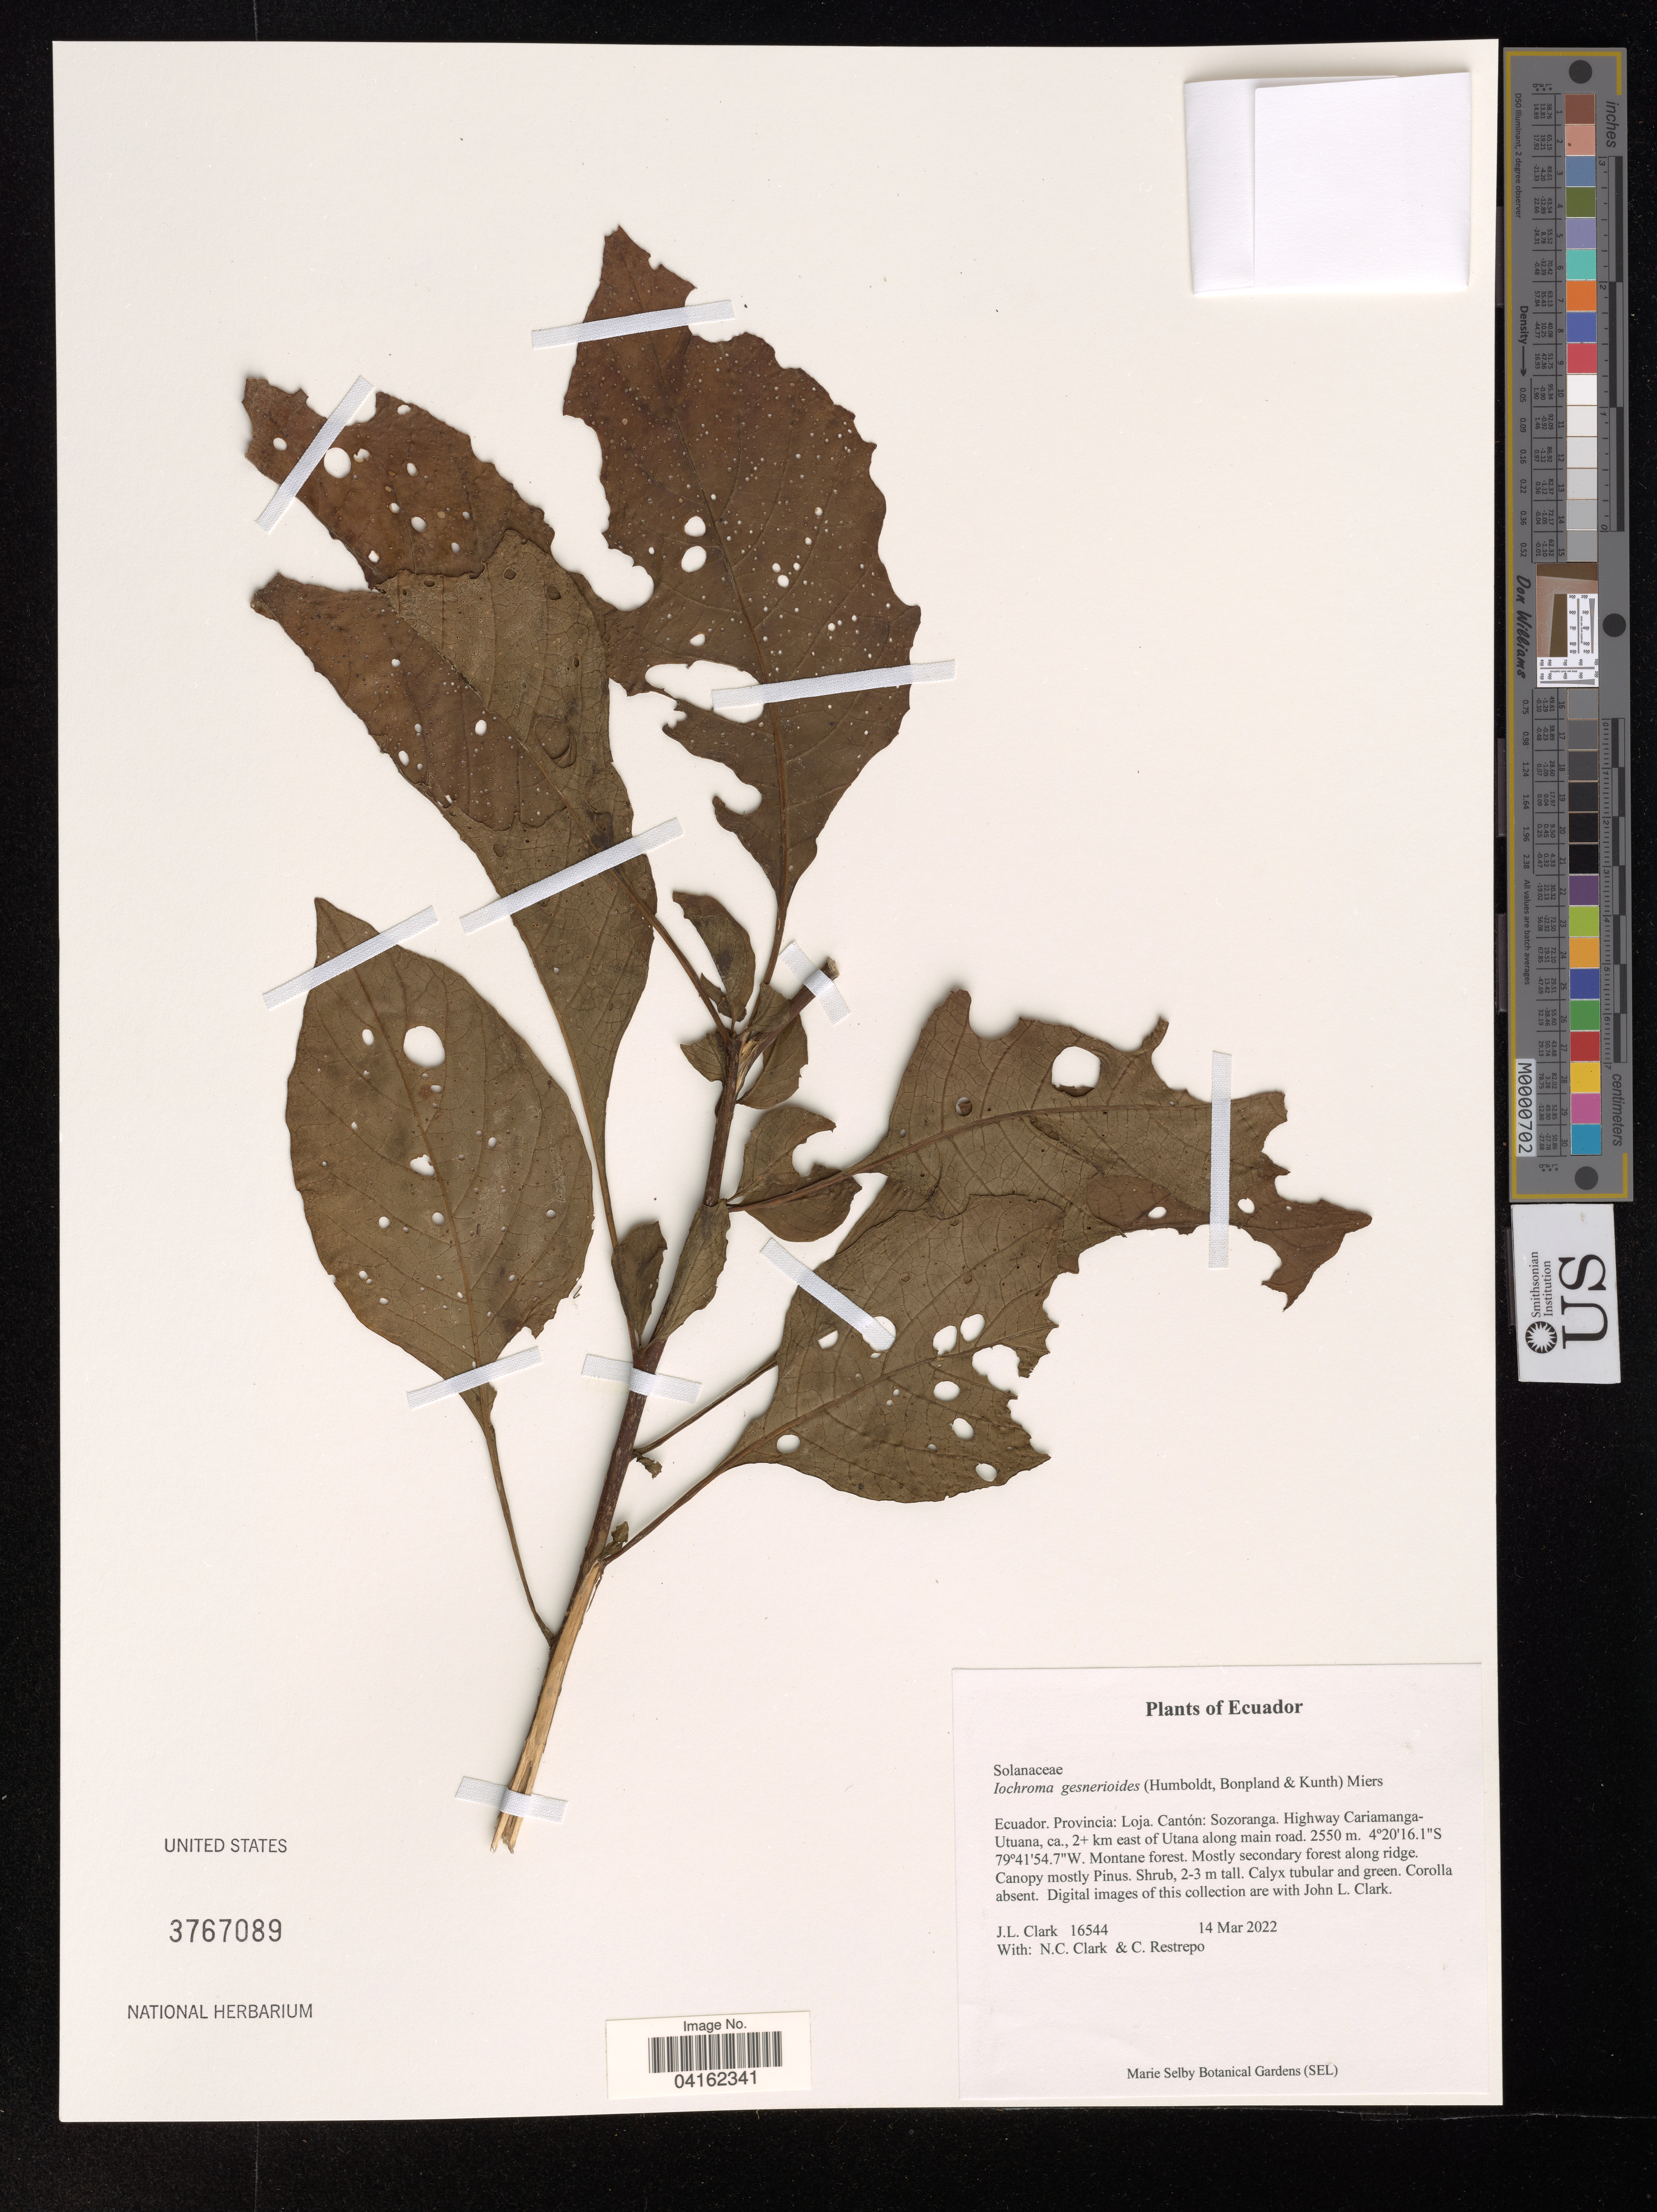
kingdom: Plantae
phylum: Tracheophyta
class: Magnoliopsida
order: Solanales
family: Solanaceae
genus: Iochroma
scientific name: Iochroma gesnerioides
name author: (Kunth) Miers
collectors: J. L. Clark, N. C. Clark & C. Restrepo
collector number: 16544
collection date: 2022-03-14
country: Ecuador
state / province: Loja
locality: Cantón: Sozoranga. Highway Cariamanga-Utuana, ca., 2+ km east of Utana along main road.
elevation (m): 2550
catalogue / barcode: US 3767089